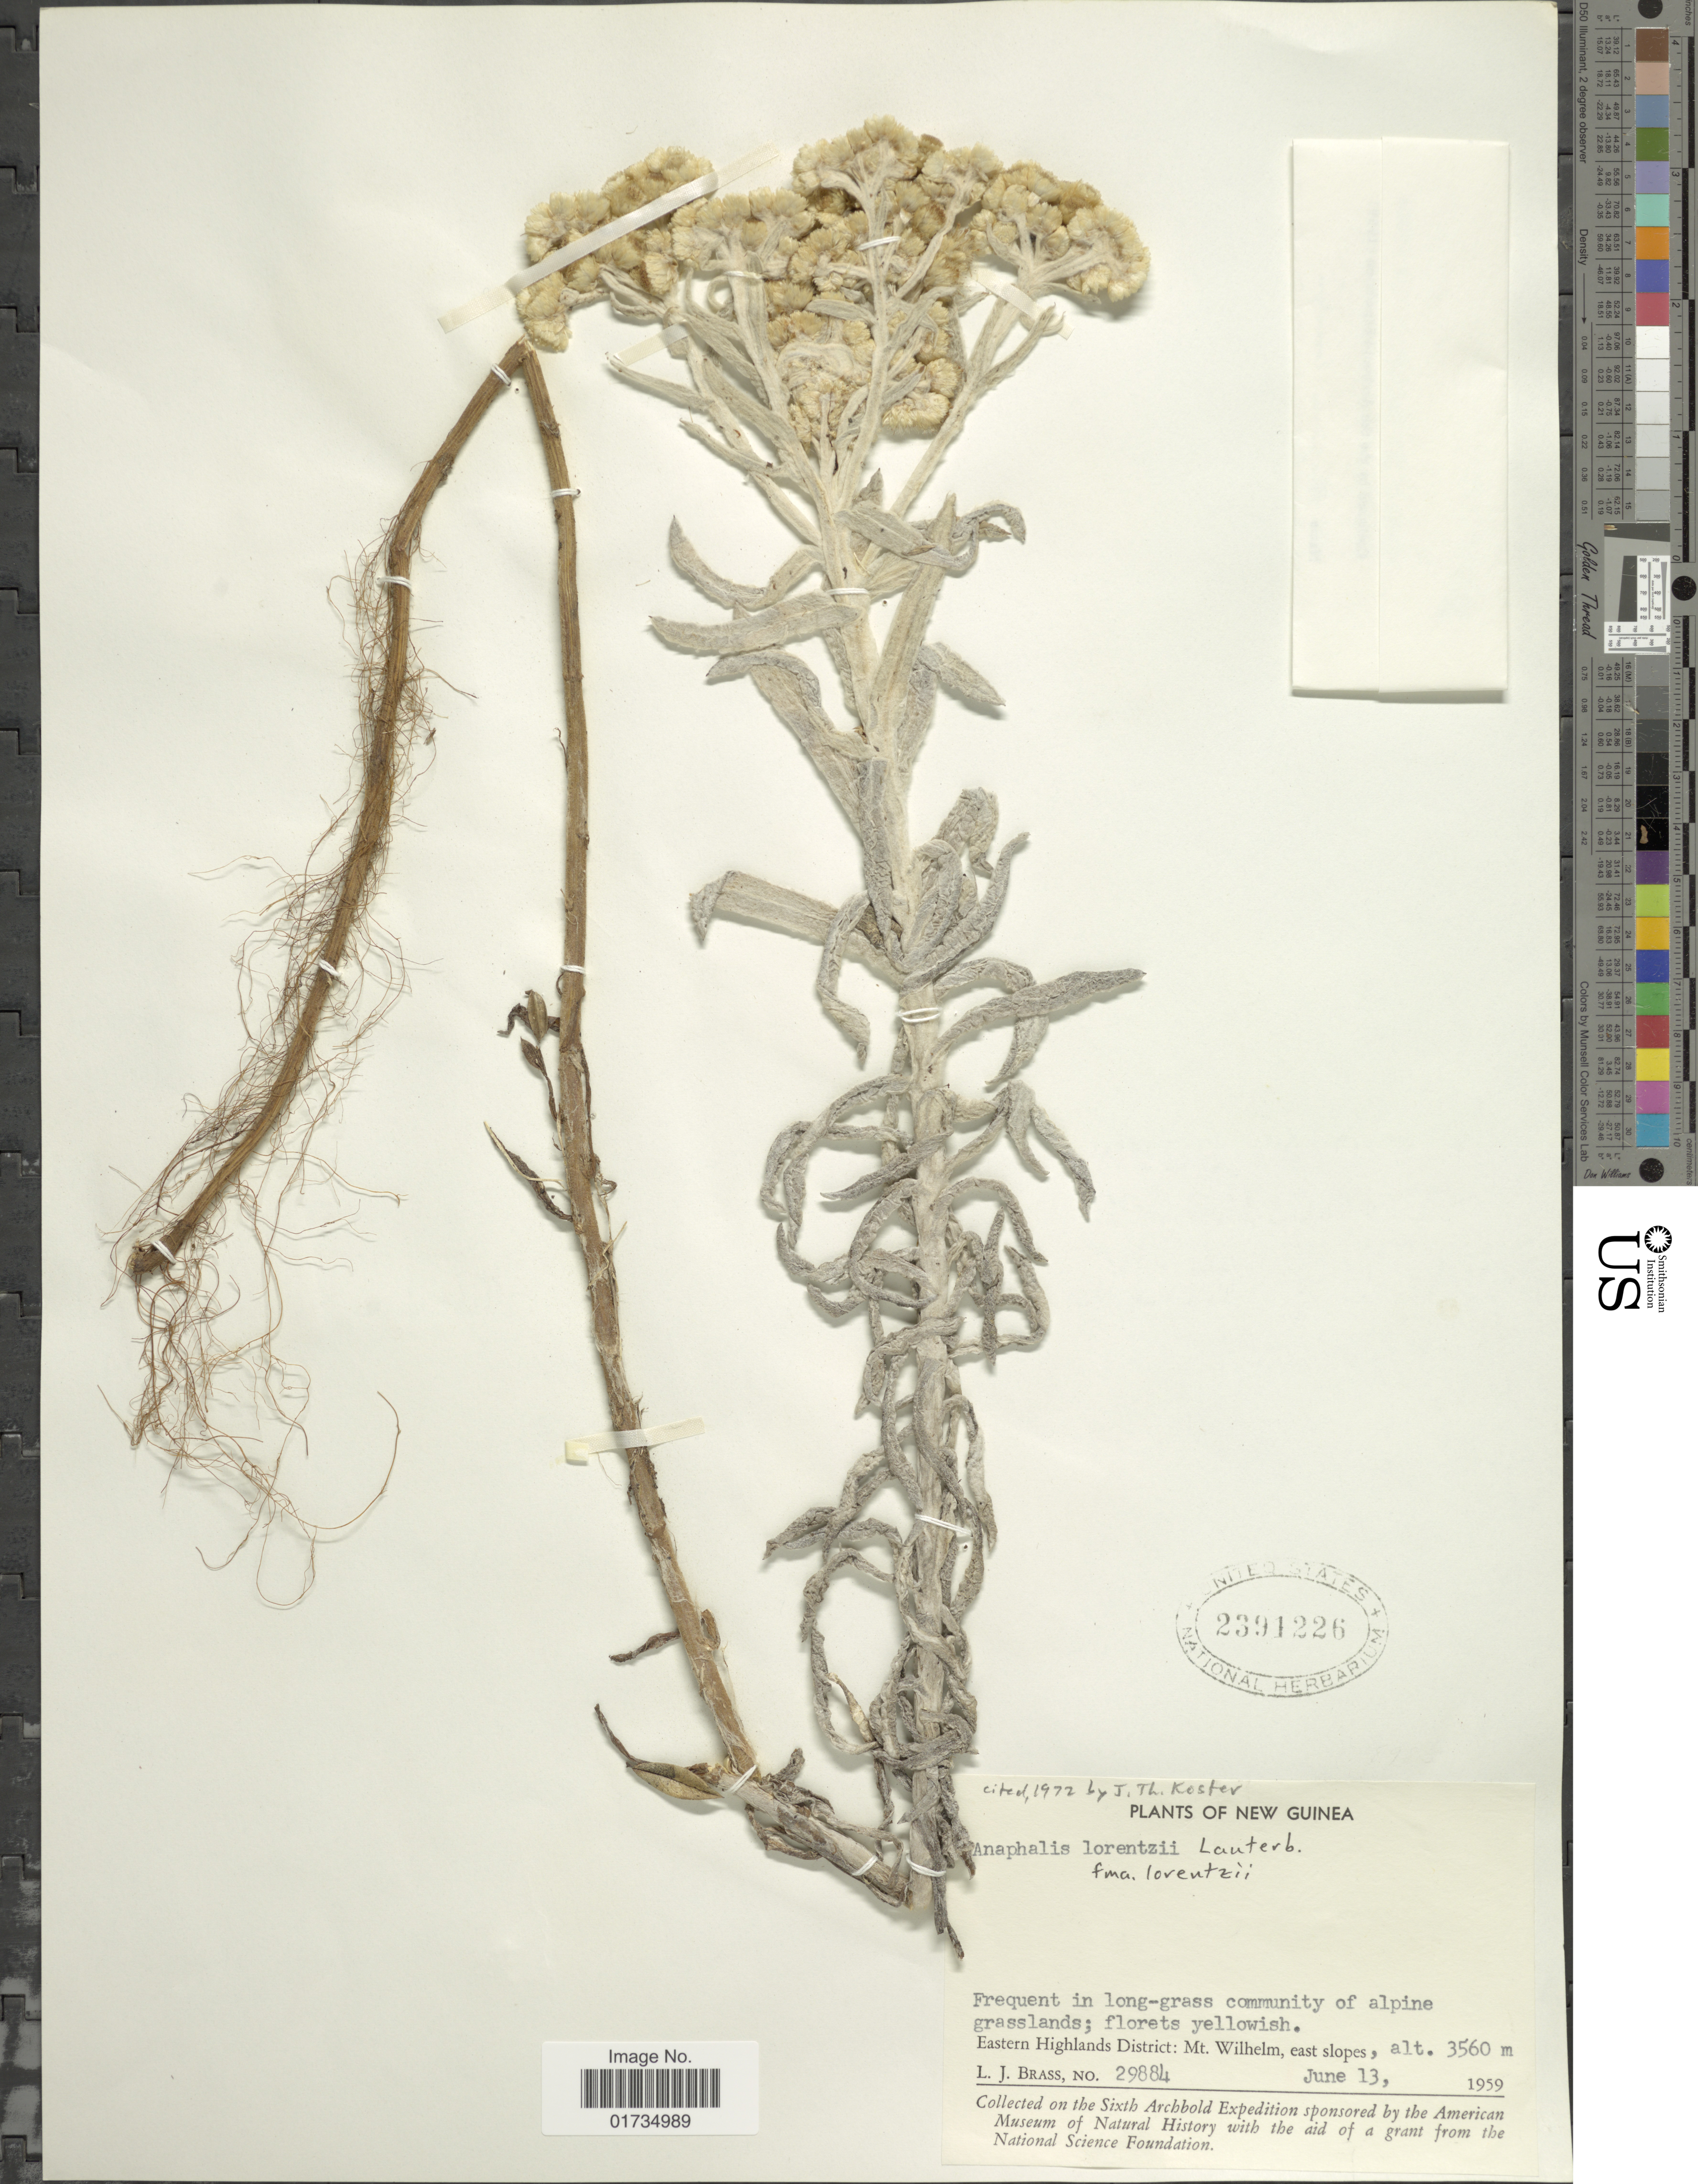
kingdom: Plantae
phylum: Tracheophyta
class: Magnoliopsida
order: Asterales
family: Asteraceae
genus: Anaphalis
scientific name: Anaphalis lorentzii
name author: Lauterb.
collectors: L. J. Brass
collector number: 29884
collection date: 1959-06-13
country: Papua New Guinea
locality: New Guinea. Eastern Highlands District: Mt. Wilhelm, east slopes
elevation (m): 3560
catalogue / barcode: US 2391226